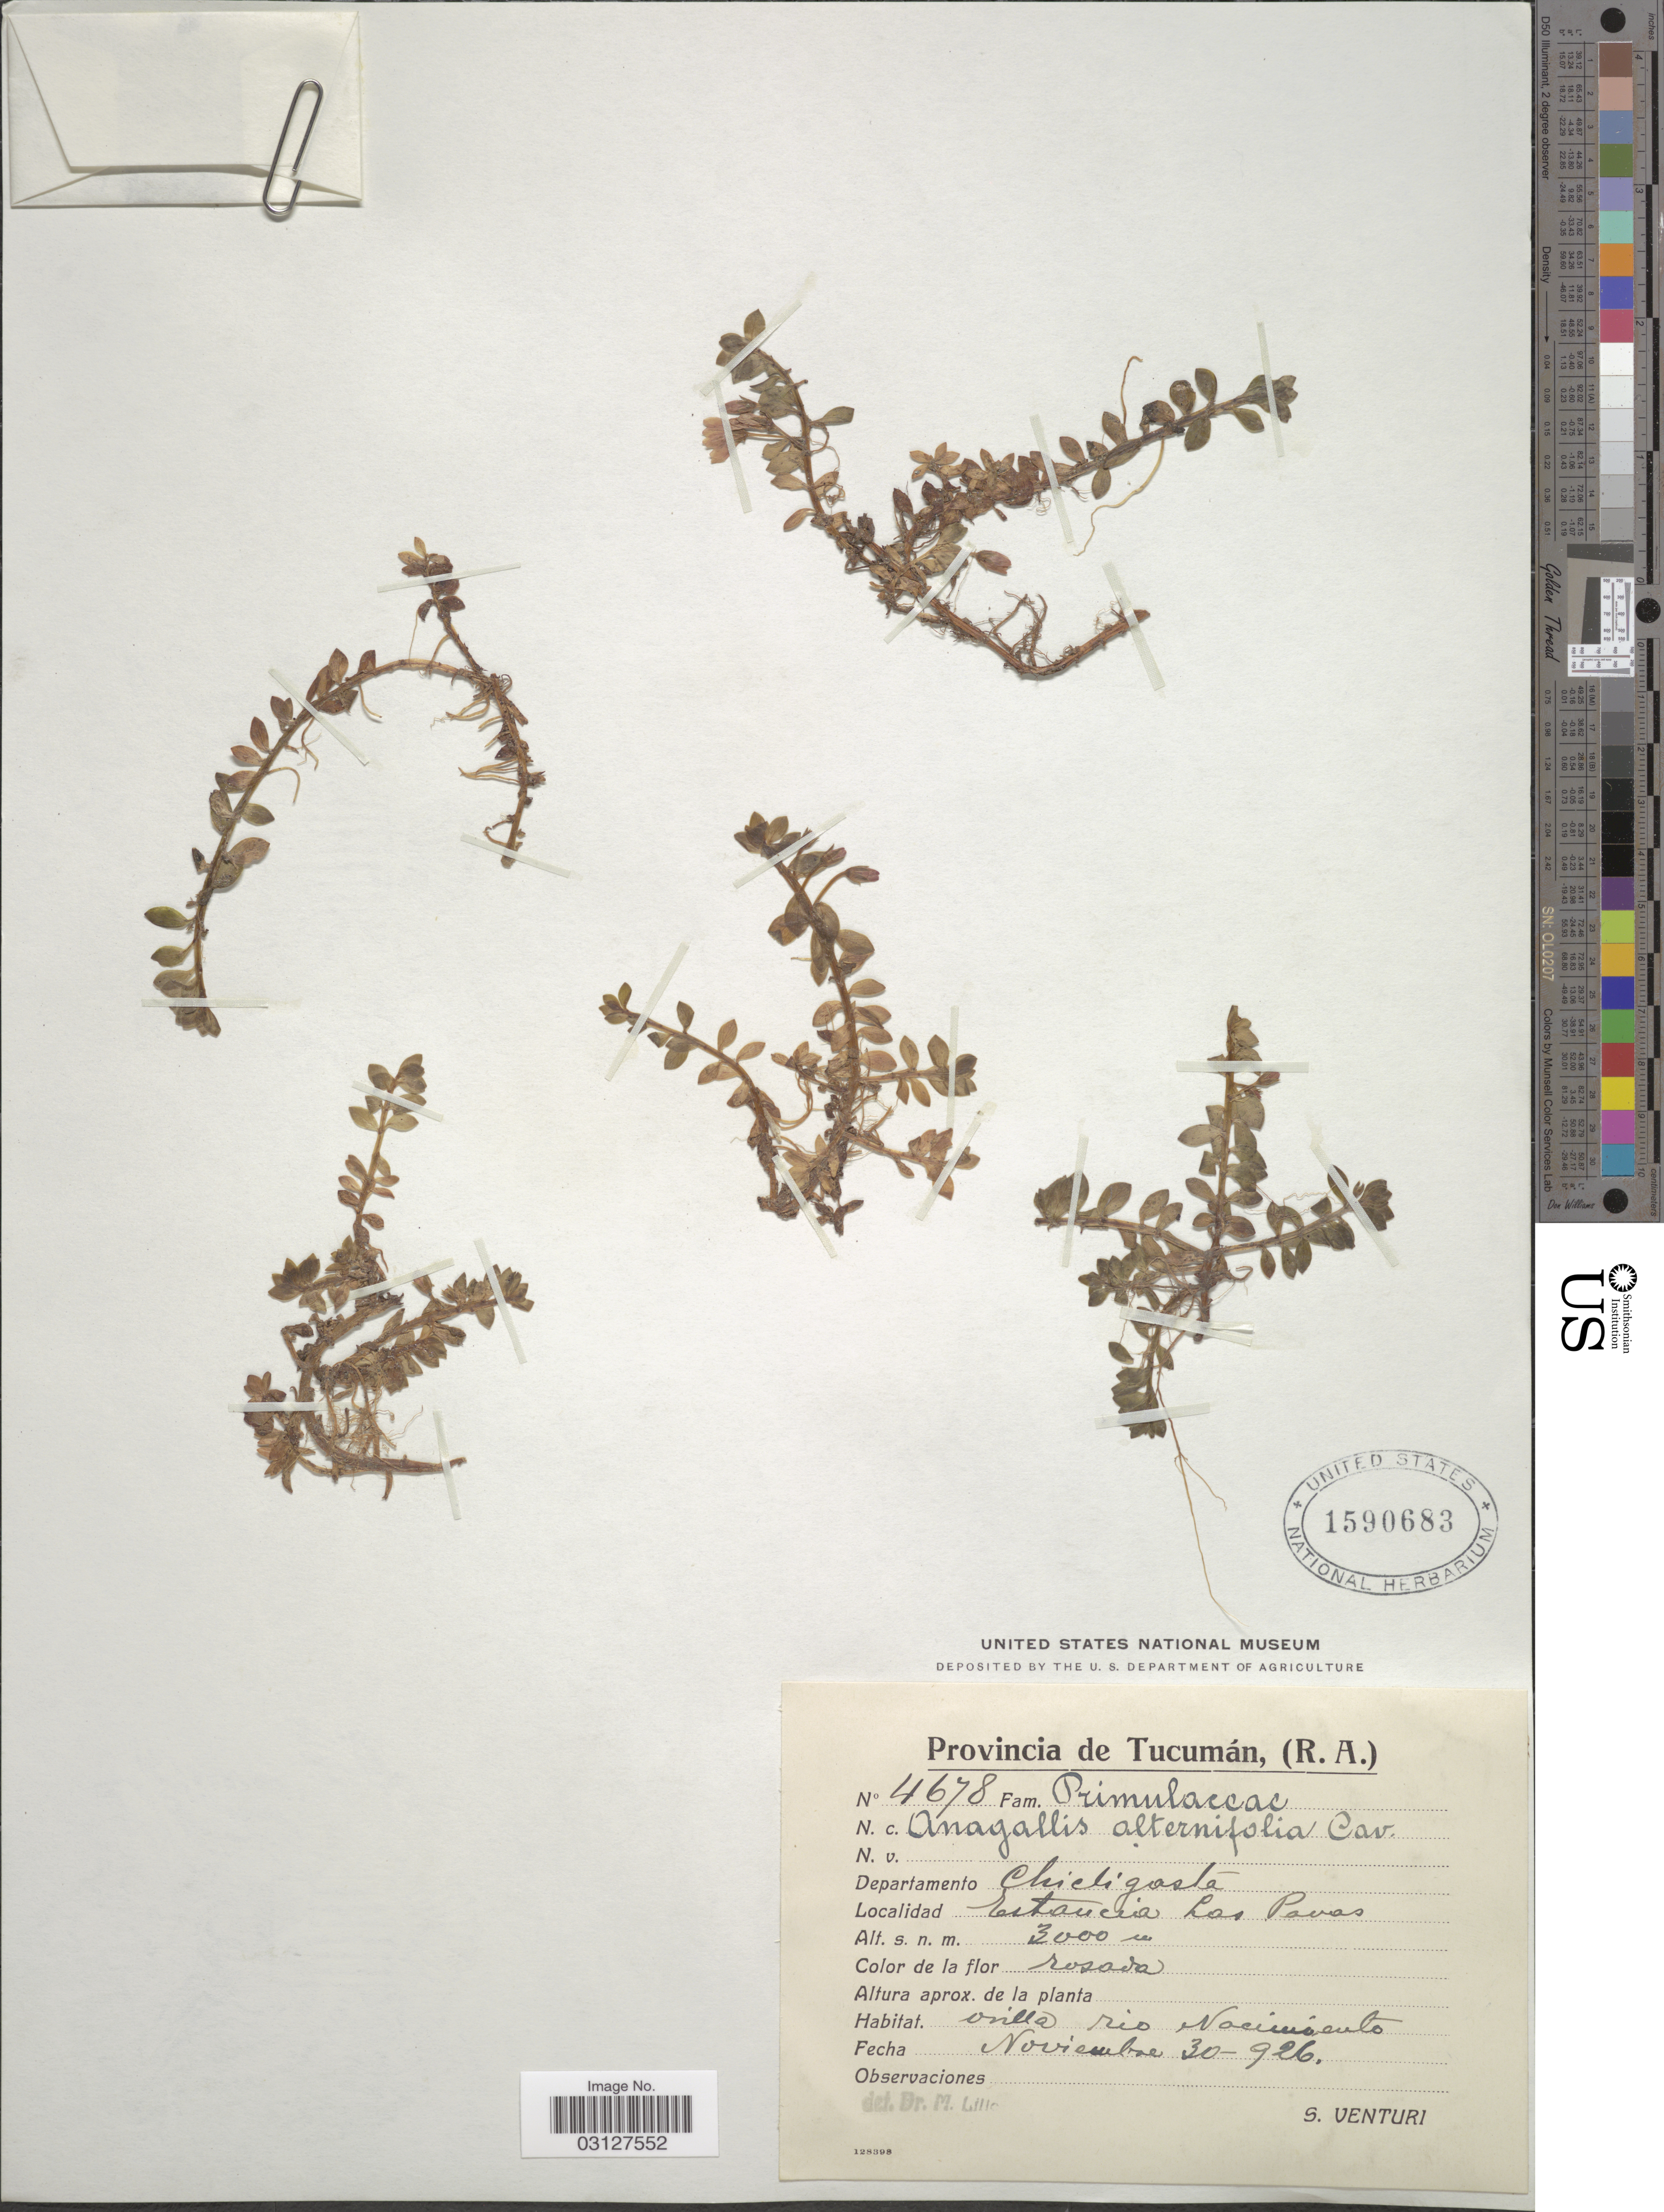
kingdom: Plantae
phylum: Tracheophyta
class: Magnoliopsida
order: Ericales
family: Primulaceae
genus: Anagallis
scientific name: Anagallis alternifolia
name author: Cav.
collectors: S. Venturi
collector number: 4678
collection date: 1926-11-30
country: Argentina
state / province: Tucuman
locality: Provincia de Tucumán, (R.A.). Departamento Chicligasta. Estancia Las Pavas.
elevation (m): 3000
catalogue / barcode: US 1590683